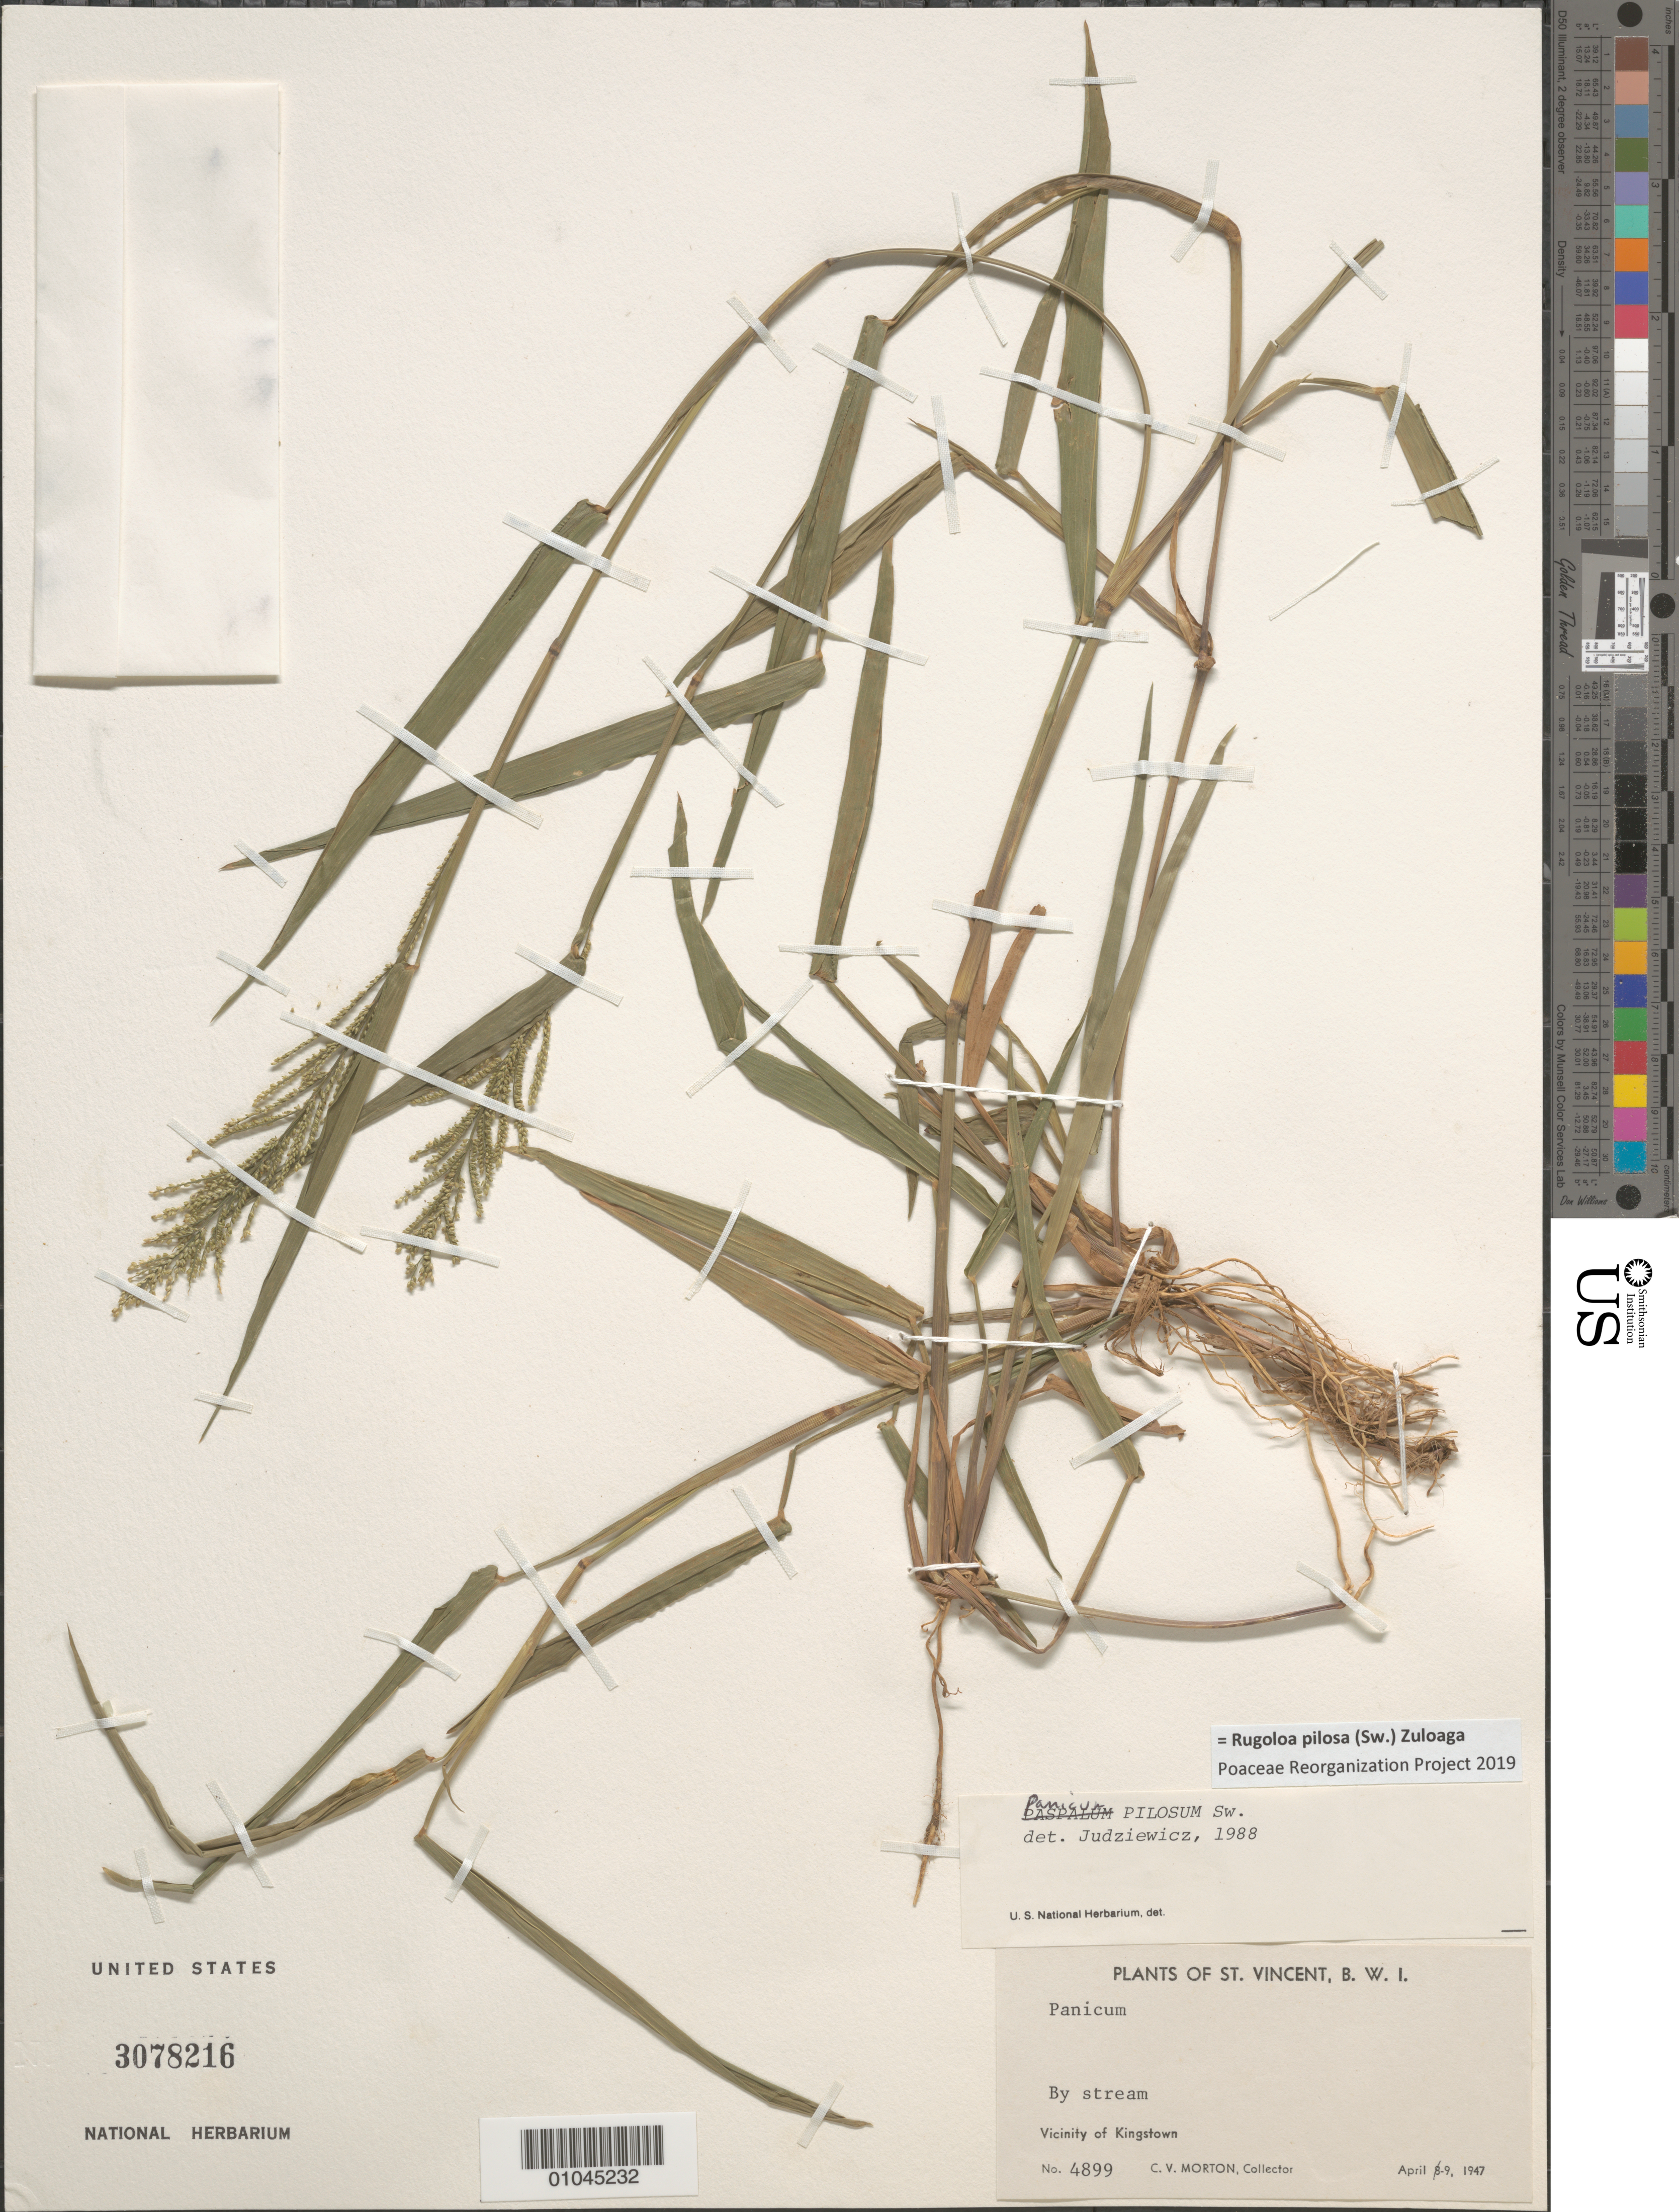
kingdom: Plantae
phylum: Tracheophyta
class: Liliopsida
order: Poales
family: Poaceae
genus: Panicum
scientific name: Panicum pilosum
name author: Sw.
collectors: C. V. Morton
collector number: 4899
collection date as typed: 09 Apr 1947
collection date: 1947-04-09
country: St. Vincent - Grenadines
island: St. Vincent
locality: Vicinity of Kingston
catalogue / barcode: US 3078216